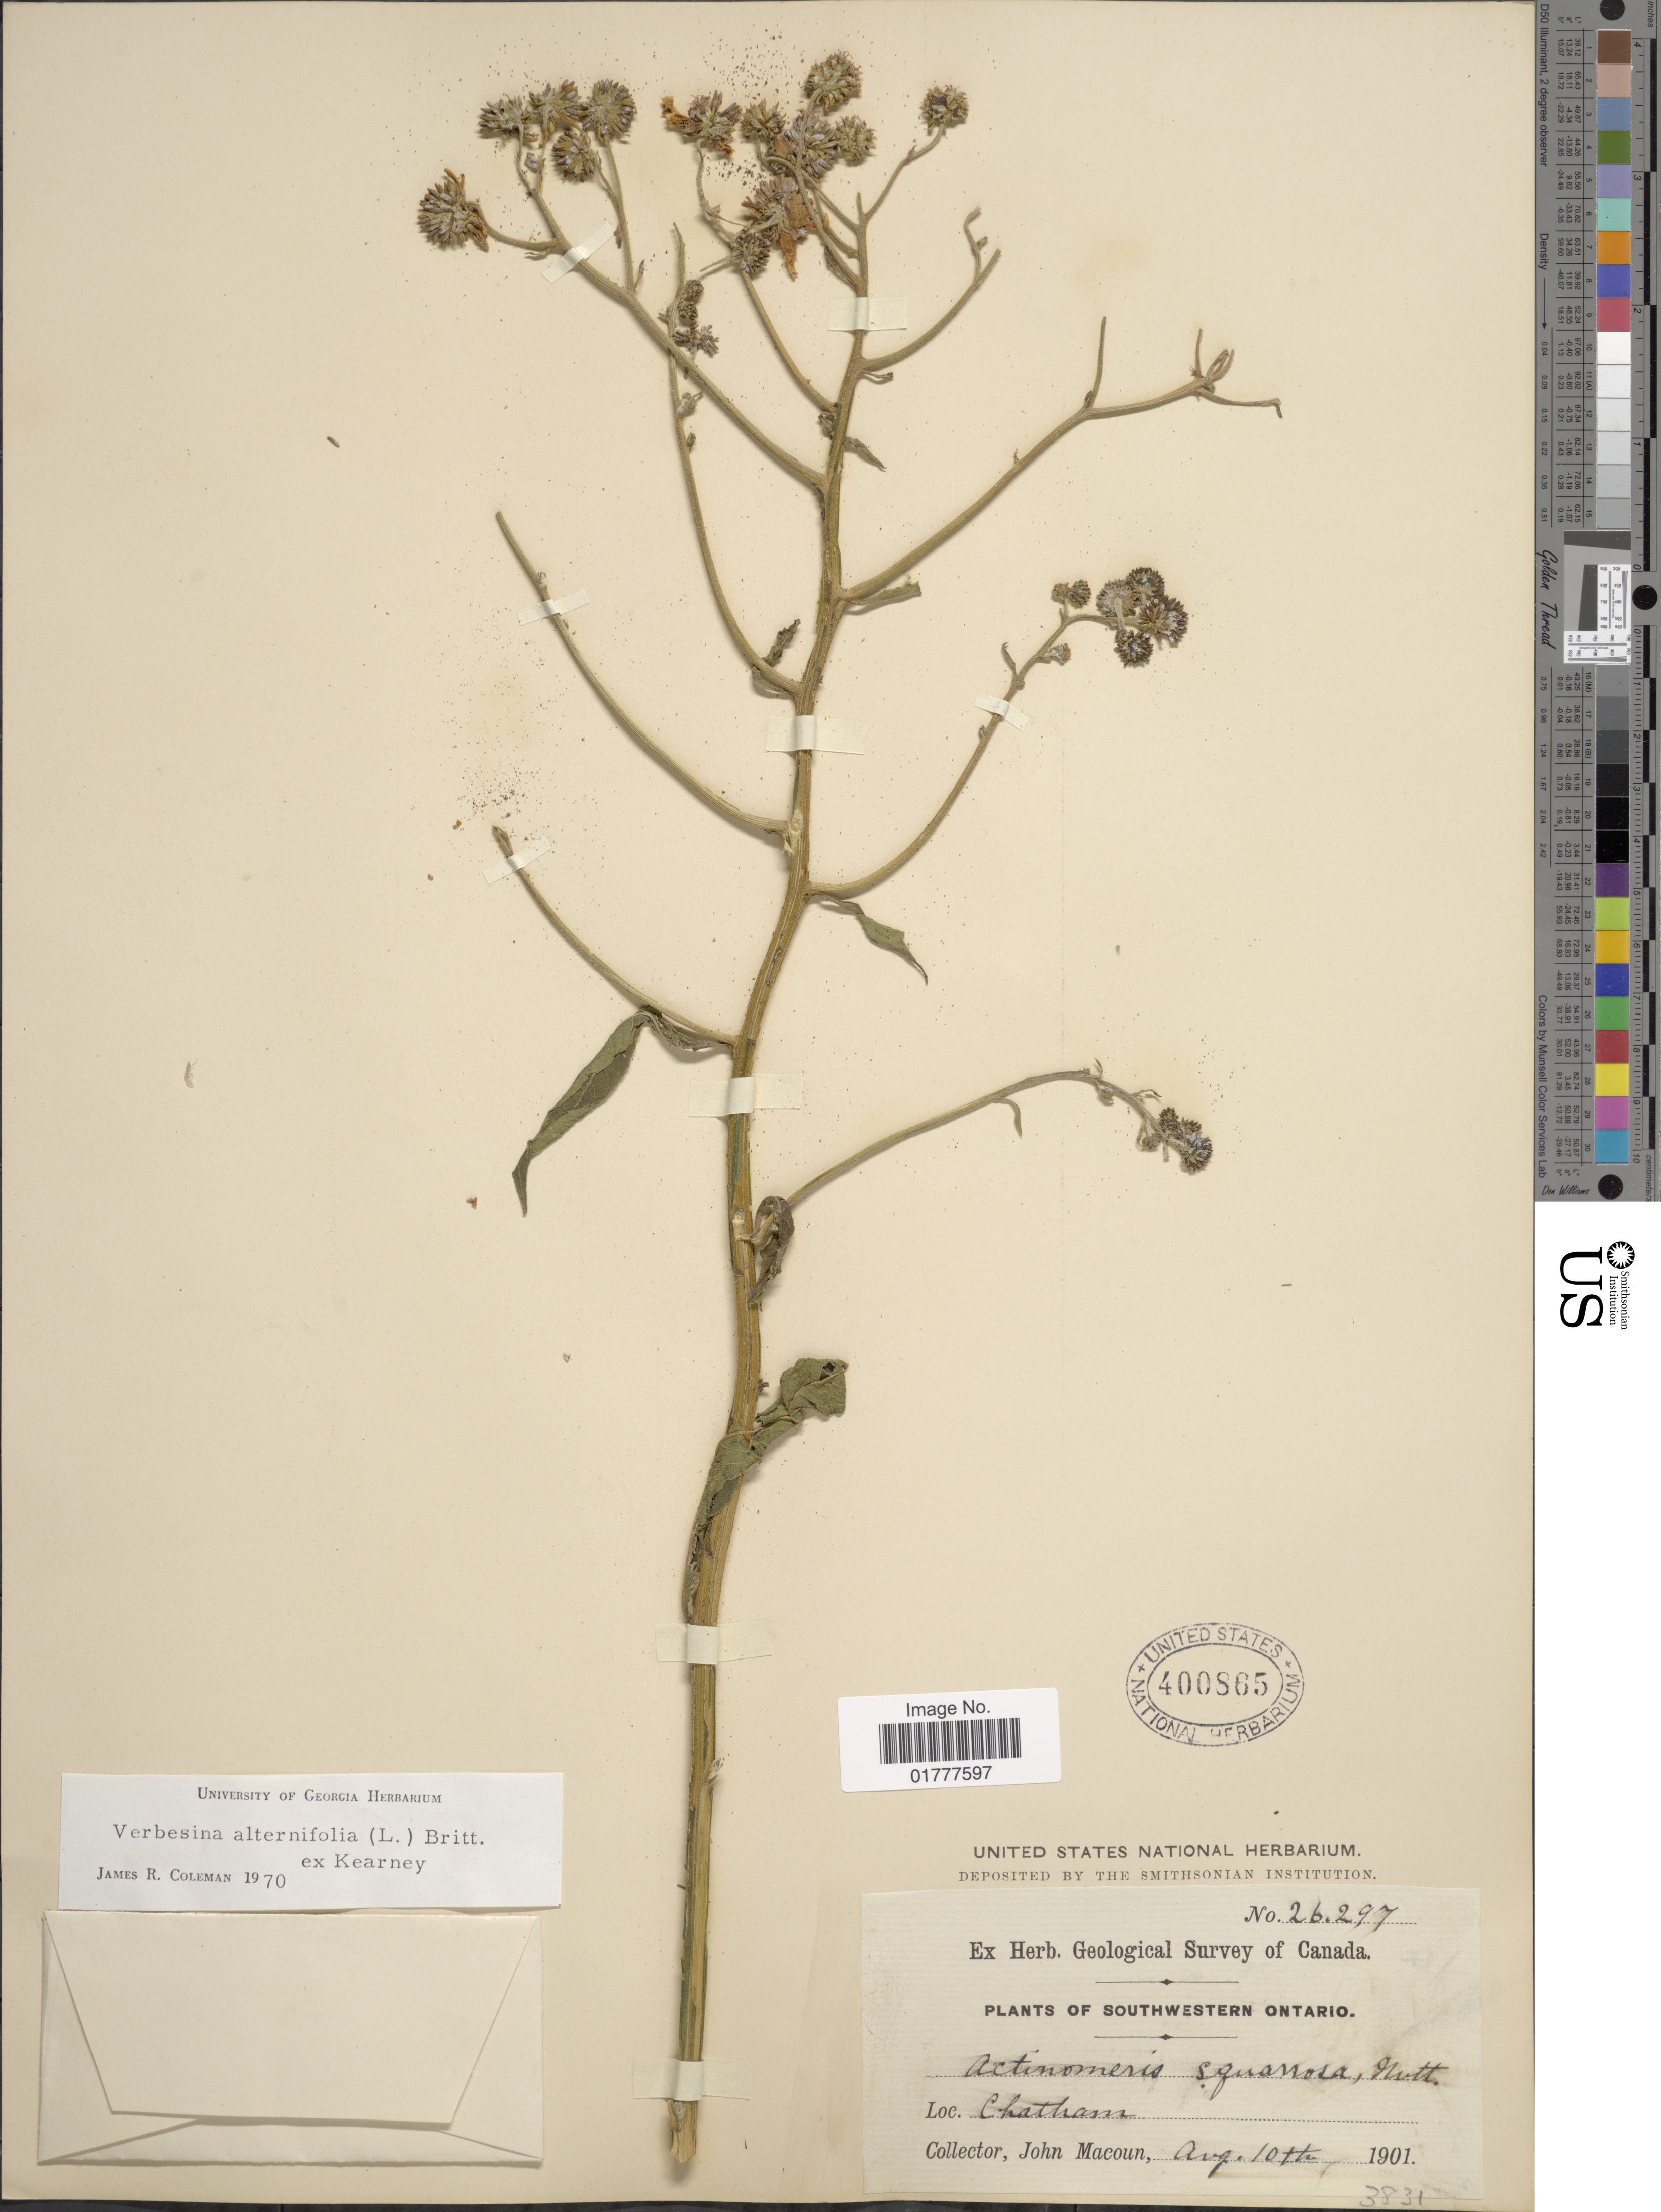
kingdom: Plantae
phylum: Tracheophyta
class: Magnoliopsida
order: Asterales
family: Asteraceae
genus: Actinomeris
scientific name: Actinomeris alternifolia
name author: (L.) DC.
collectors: J. Macoun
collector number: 26297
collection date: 1901-08-10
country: Canada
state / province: Ontario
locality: Southwestern Ontario. Chatam.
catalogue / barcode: US 400865